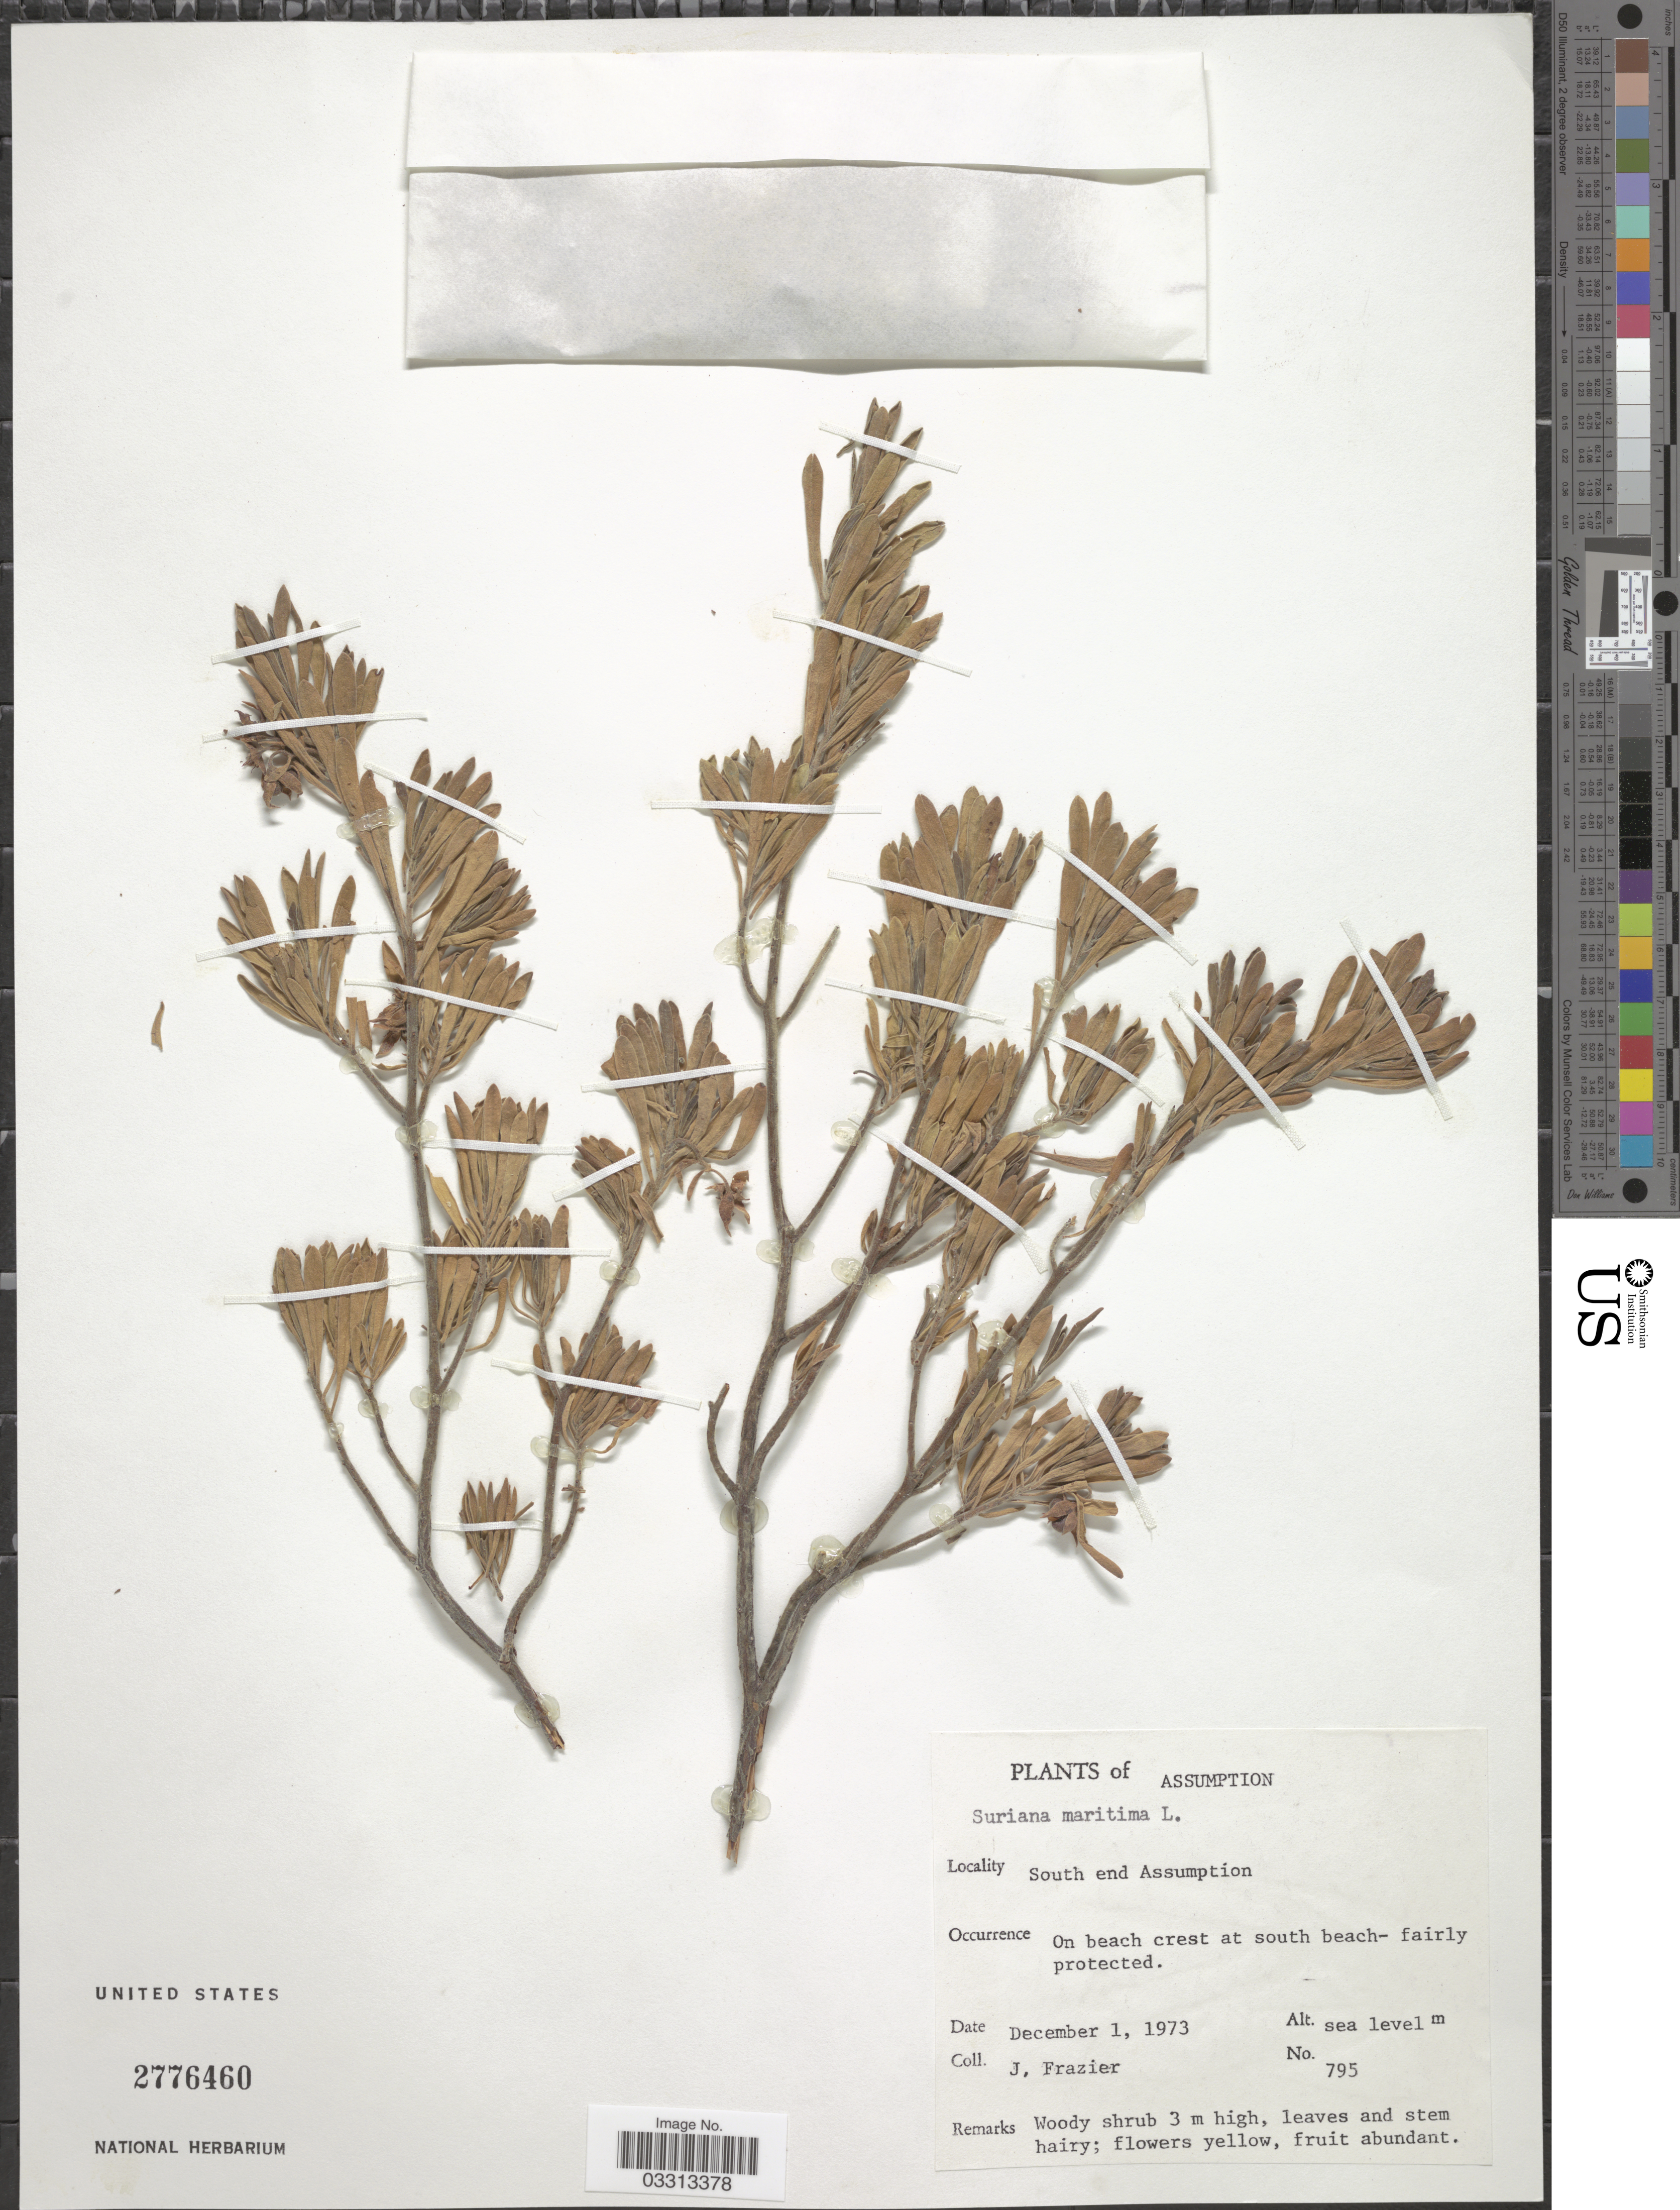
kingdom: Plantae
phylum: Tracheophyta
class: Magnoliopsida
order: Fabales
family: Surianaceae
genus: Suriana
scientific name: Suriana maritima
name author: L.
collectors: J. Frazier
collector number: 795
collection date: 1973-12-01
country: Seychelles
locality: Assumption. South end Assumption.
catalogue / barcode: US 2776460